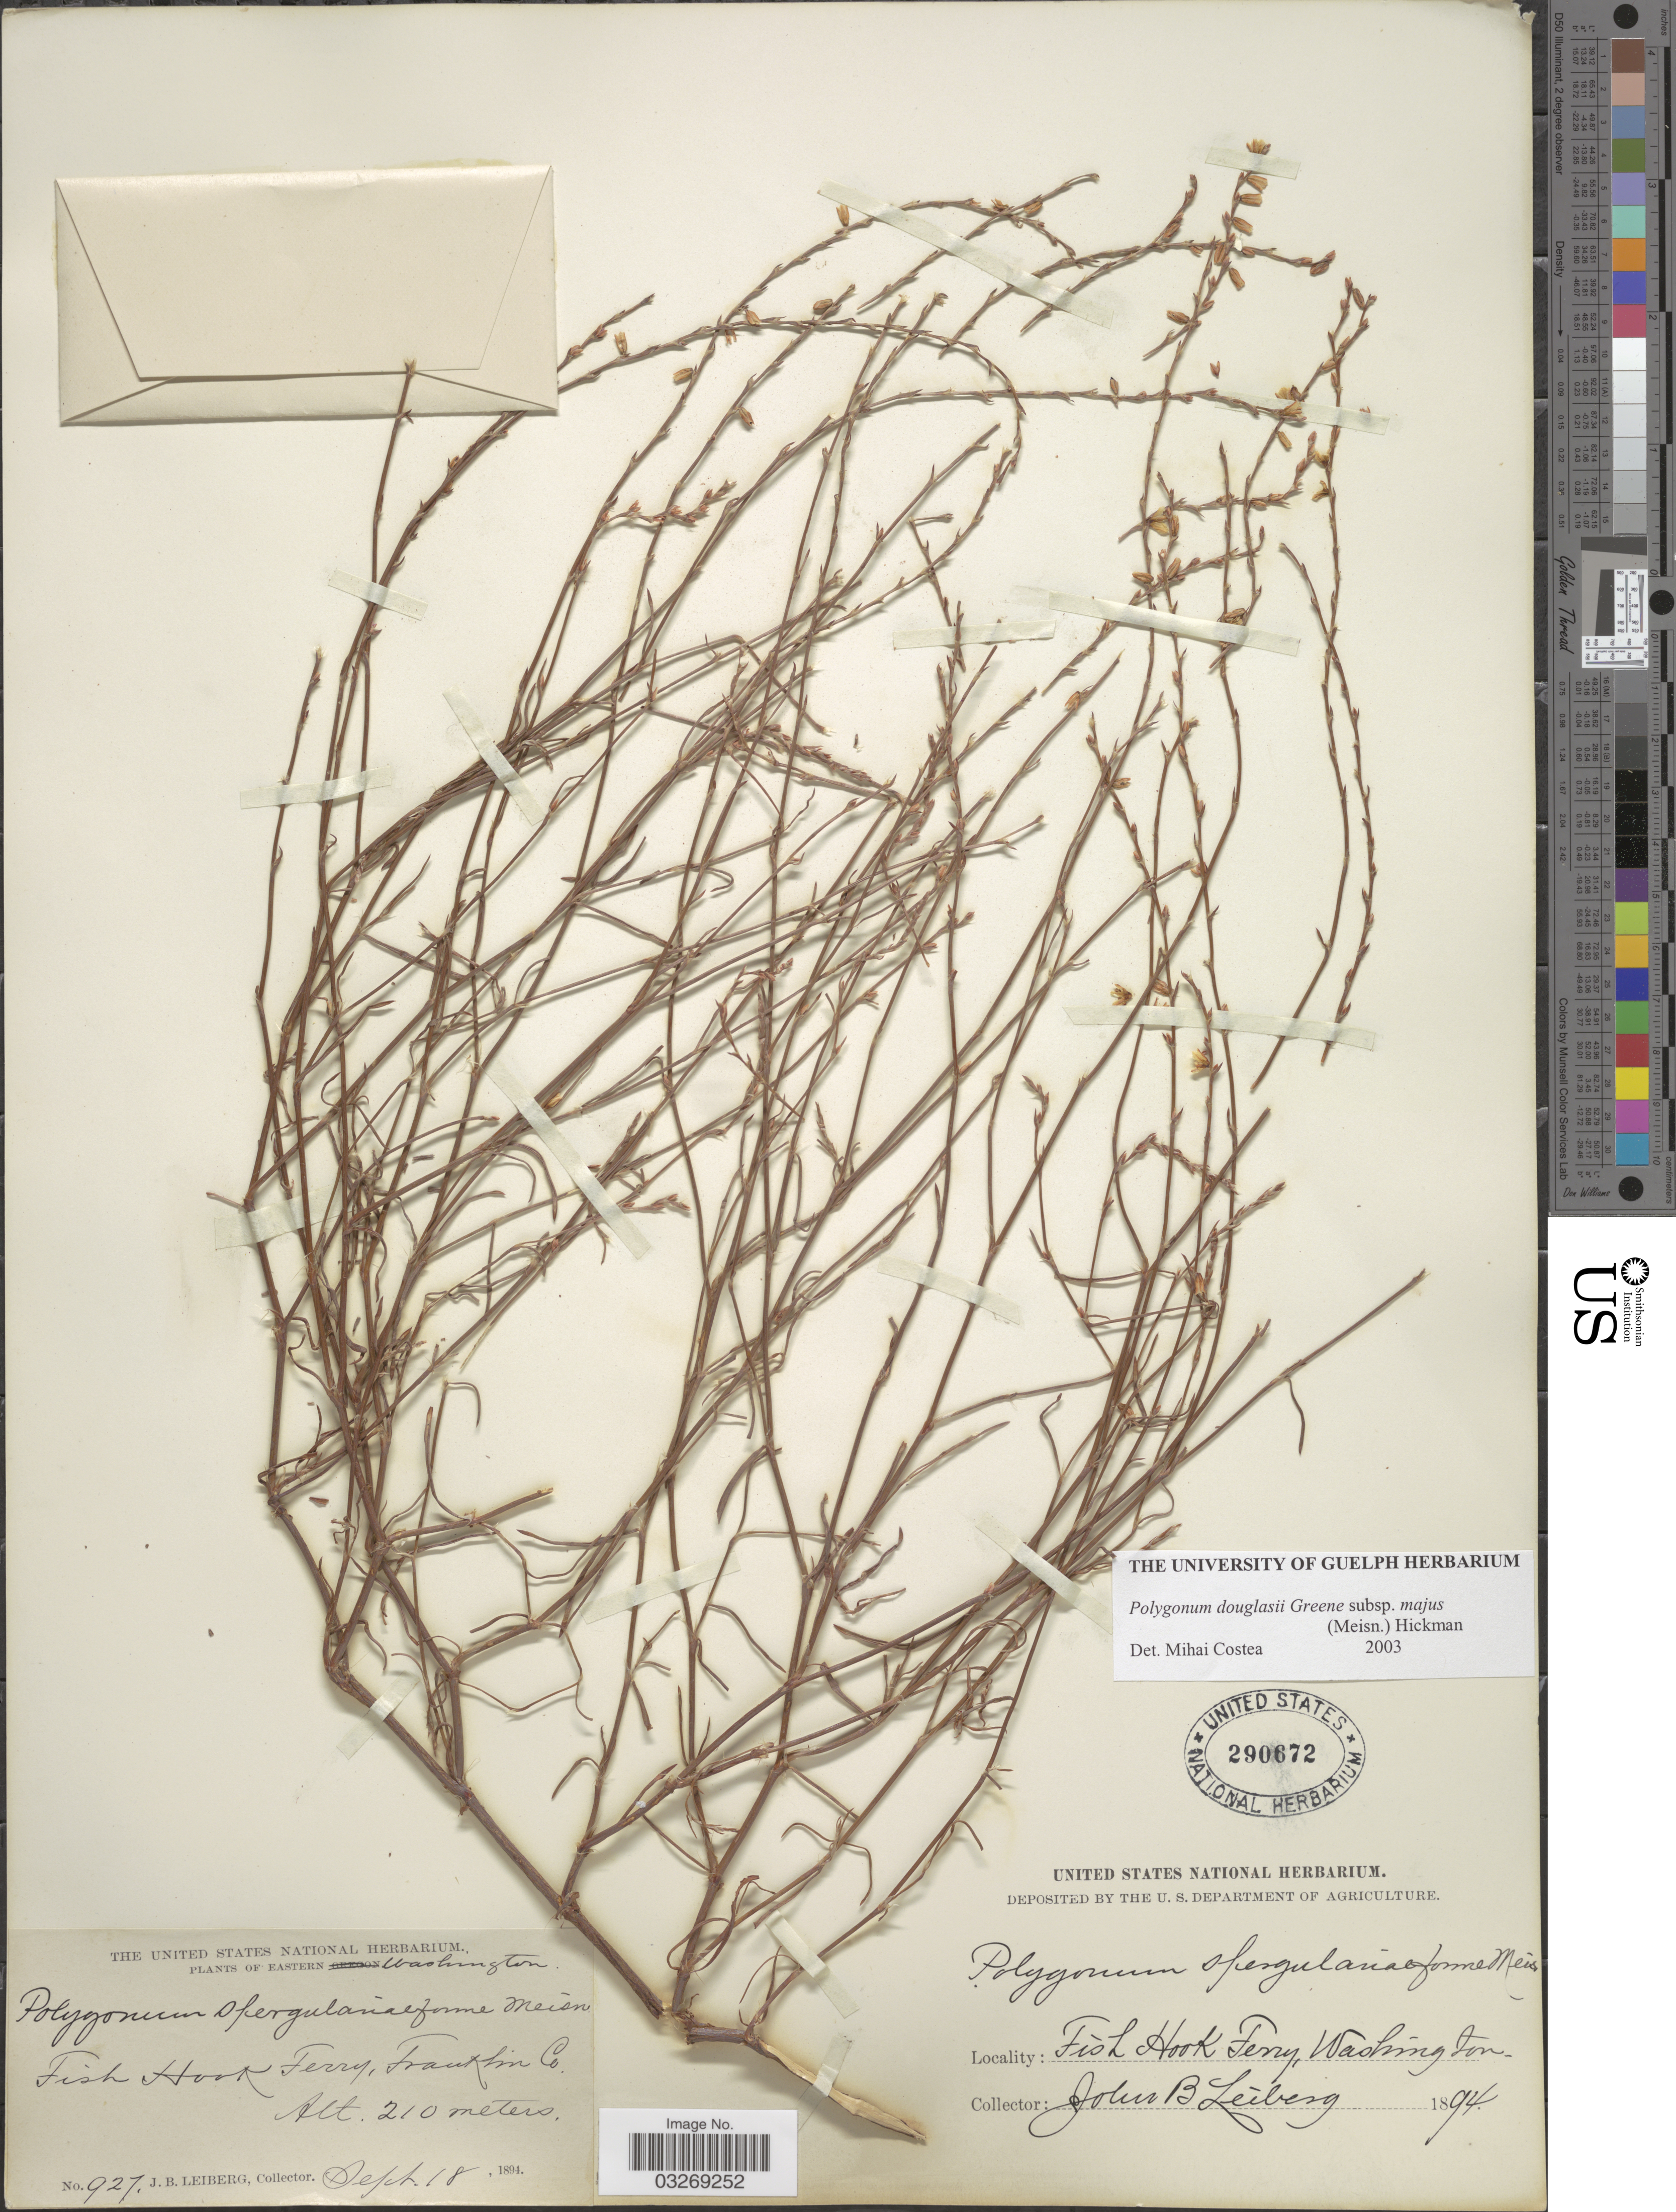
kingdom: Plantae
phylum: Tracheophyta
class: Magnoliopsida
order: Caryophyllales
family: Polygonaceae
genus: Polygonum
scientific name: Polygonum douglasii subsp. majus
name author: (Meisn.) Hickman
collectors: J. B. Leiberg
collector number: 927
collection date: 1894-09-18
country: United States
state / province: Washington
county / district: Franklin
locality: Eastern Washington. Fish Hook Ferry, Franklin Co.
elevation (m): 210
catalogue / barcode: US 290672